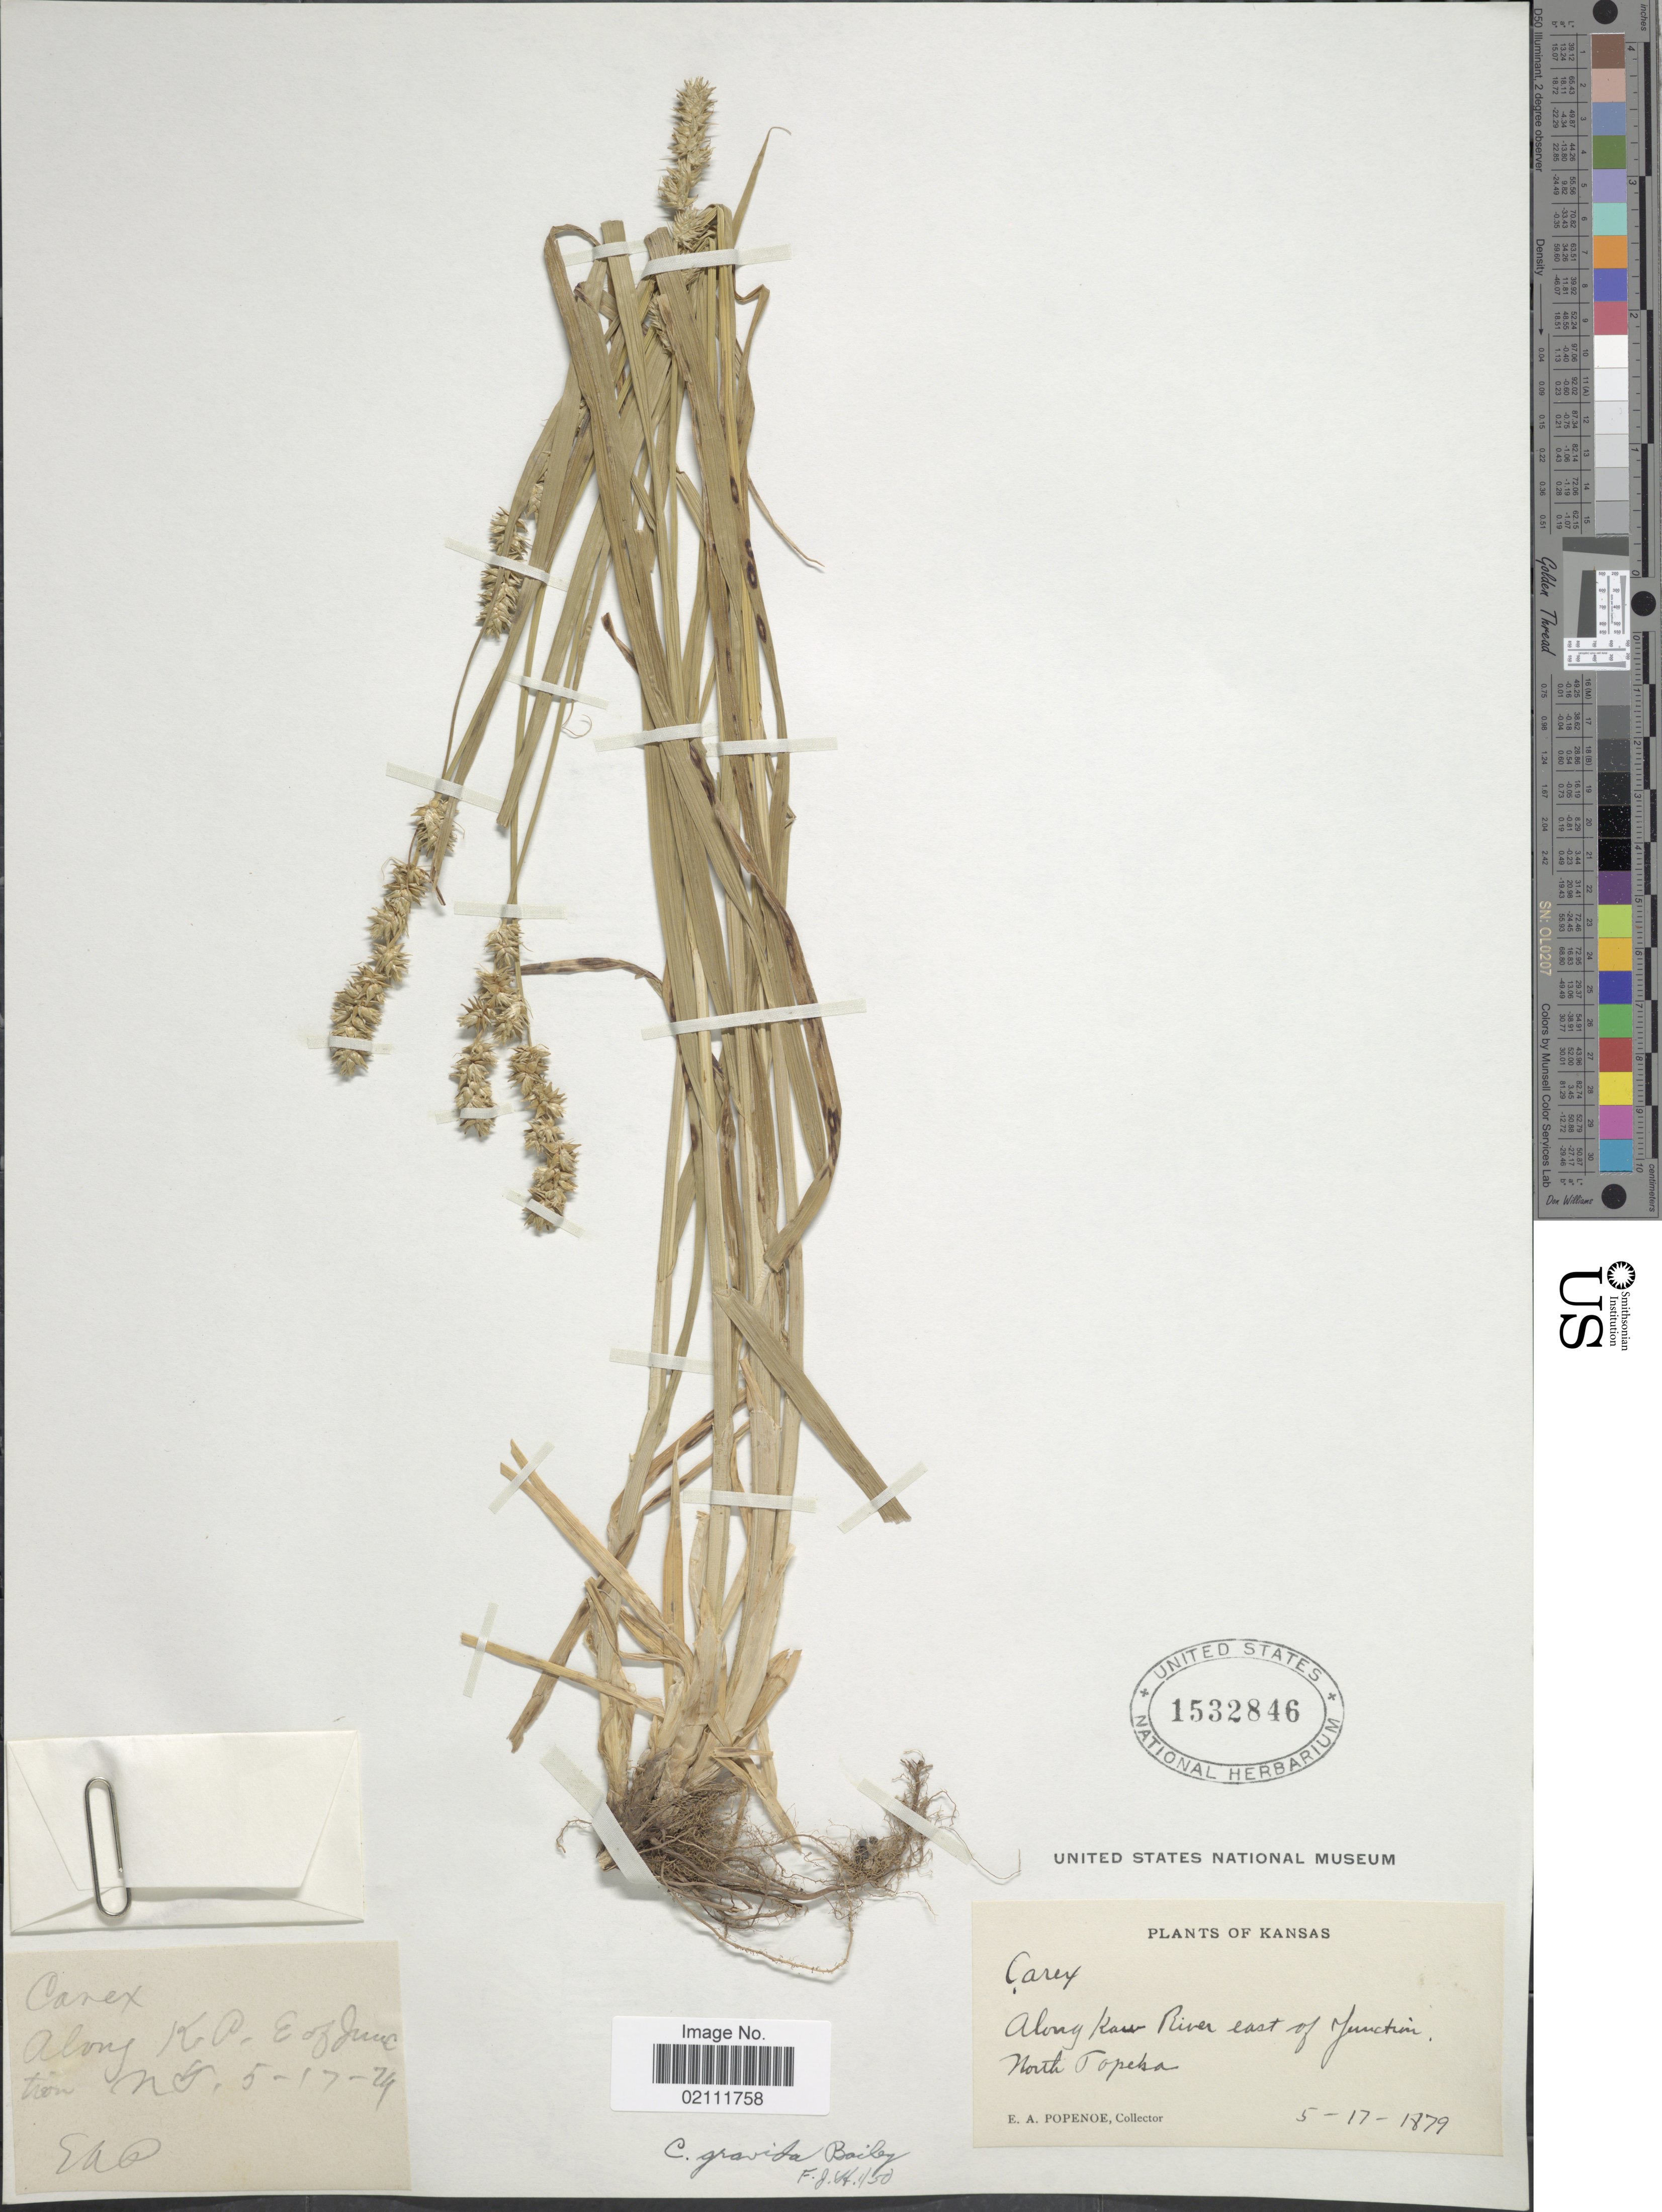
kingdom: Plantae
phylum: Tracheophyta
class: Liliopsida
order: Poales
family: Cyperaceae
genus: Carex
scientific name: Carex gravida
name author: L.H. Bailey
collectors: E. A. Popenoe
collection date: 1879-05-17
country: United States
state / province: Kansas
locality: Along Kaw River east of Junction, North Topeka.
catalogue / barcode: US 1532846